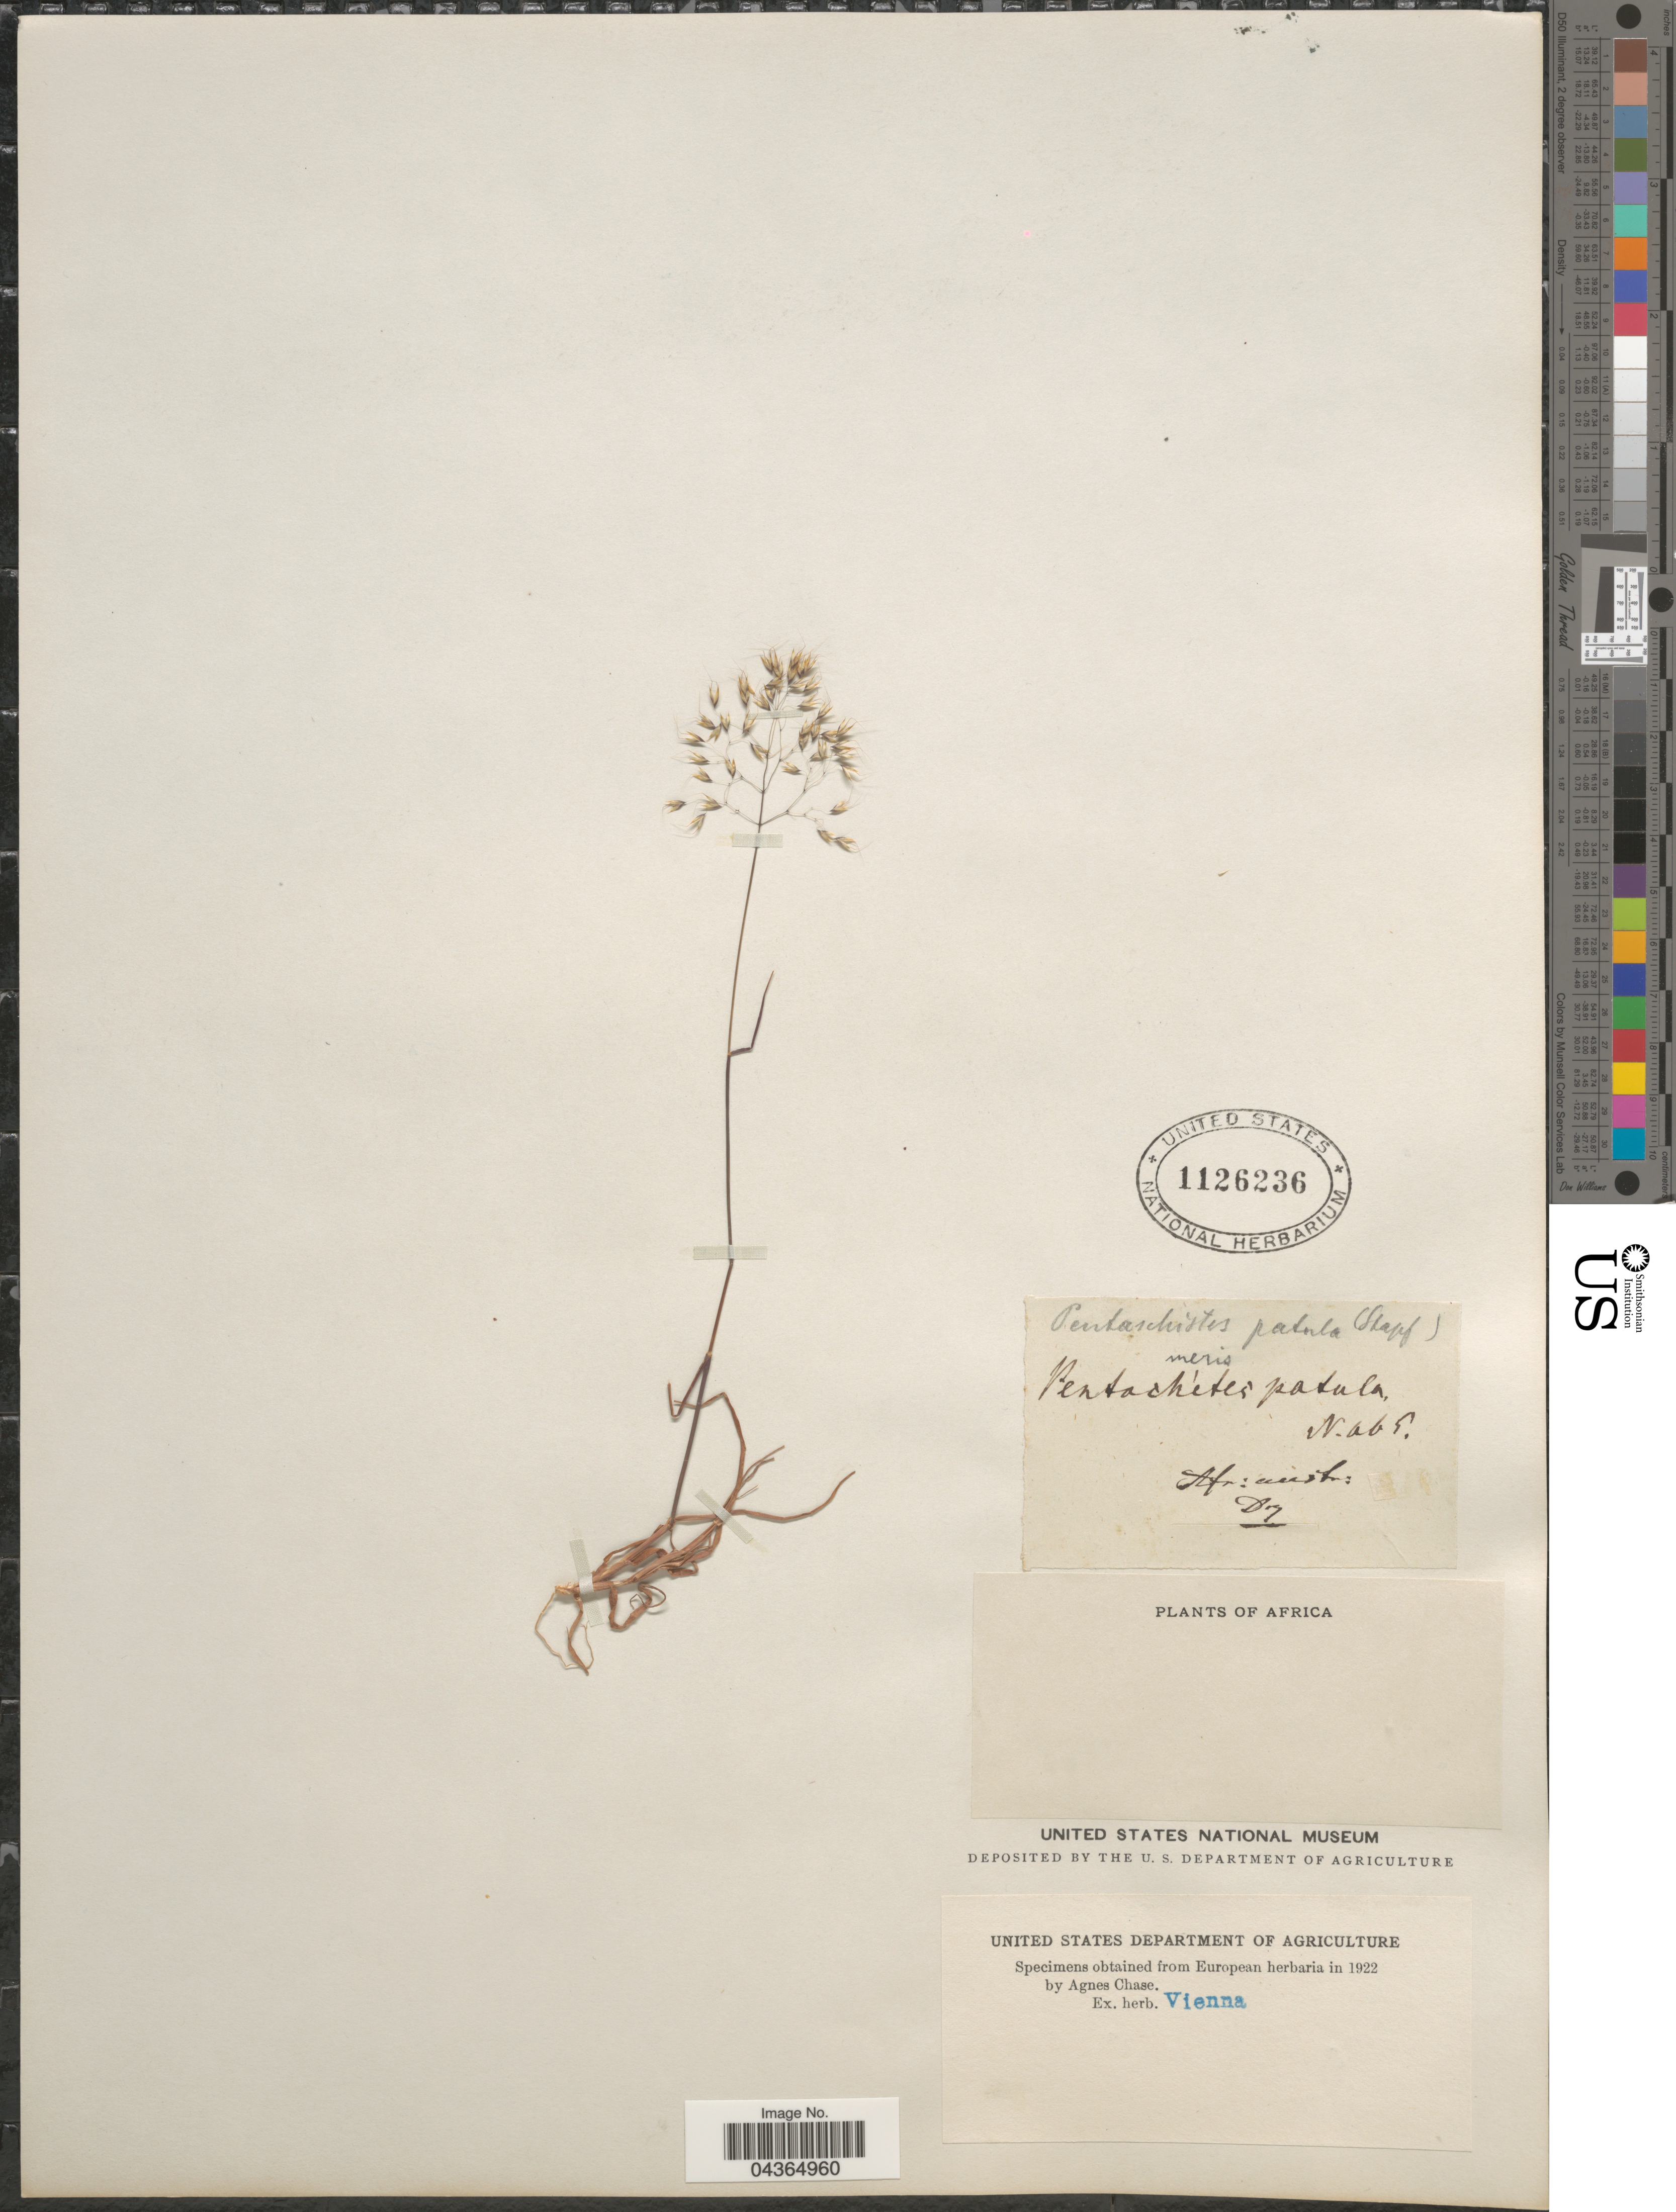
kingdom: Plantae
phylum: Tracheophyta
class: Liliopsida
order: Poales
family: Poaceae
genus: Pentameris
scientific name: Pentameris airoides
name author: Nees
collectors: ex herb. Vienna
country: South Africa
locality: Africa. Afr: austr: Dry [interpreted].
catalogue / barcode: US 1126236